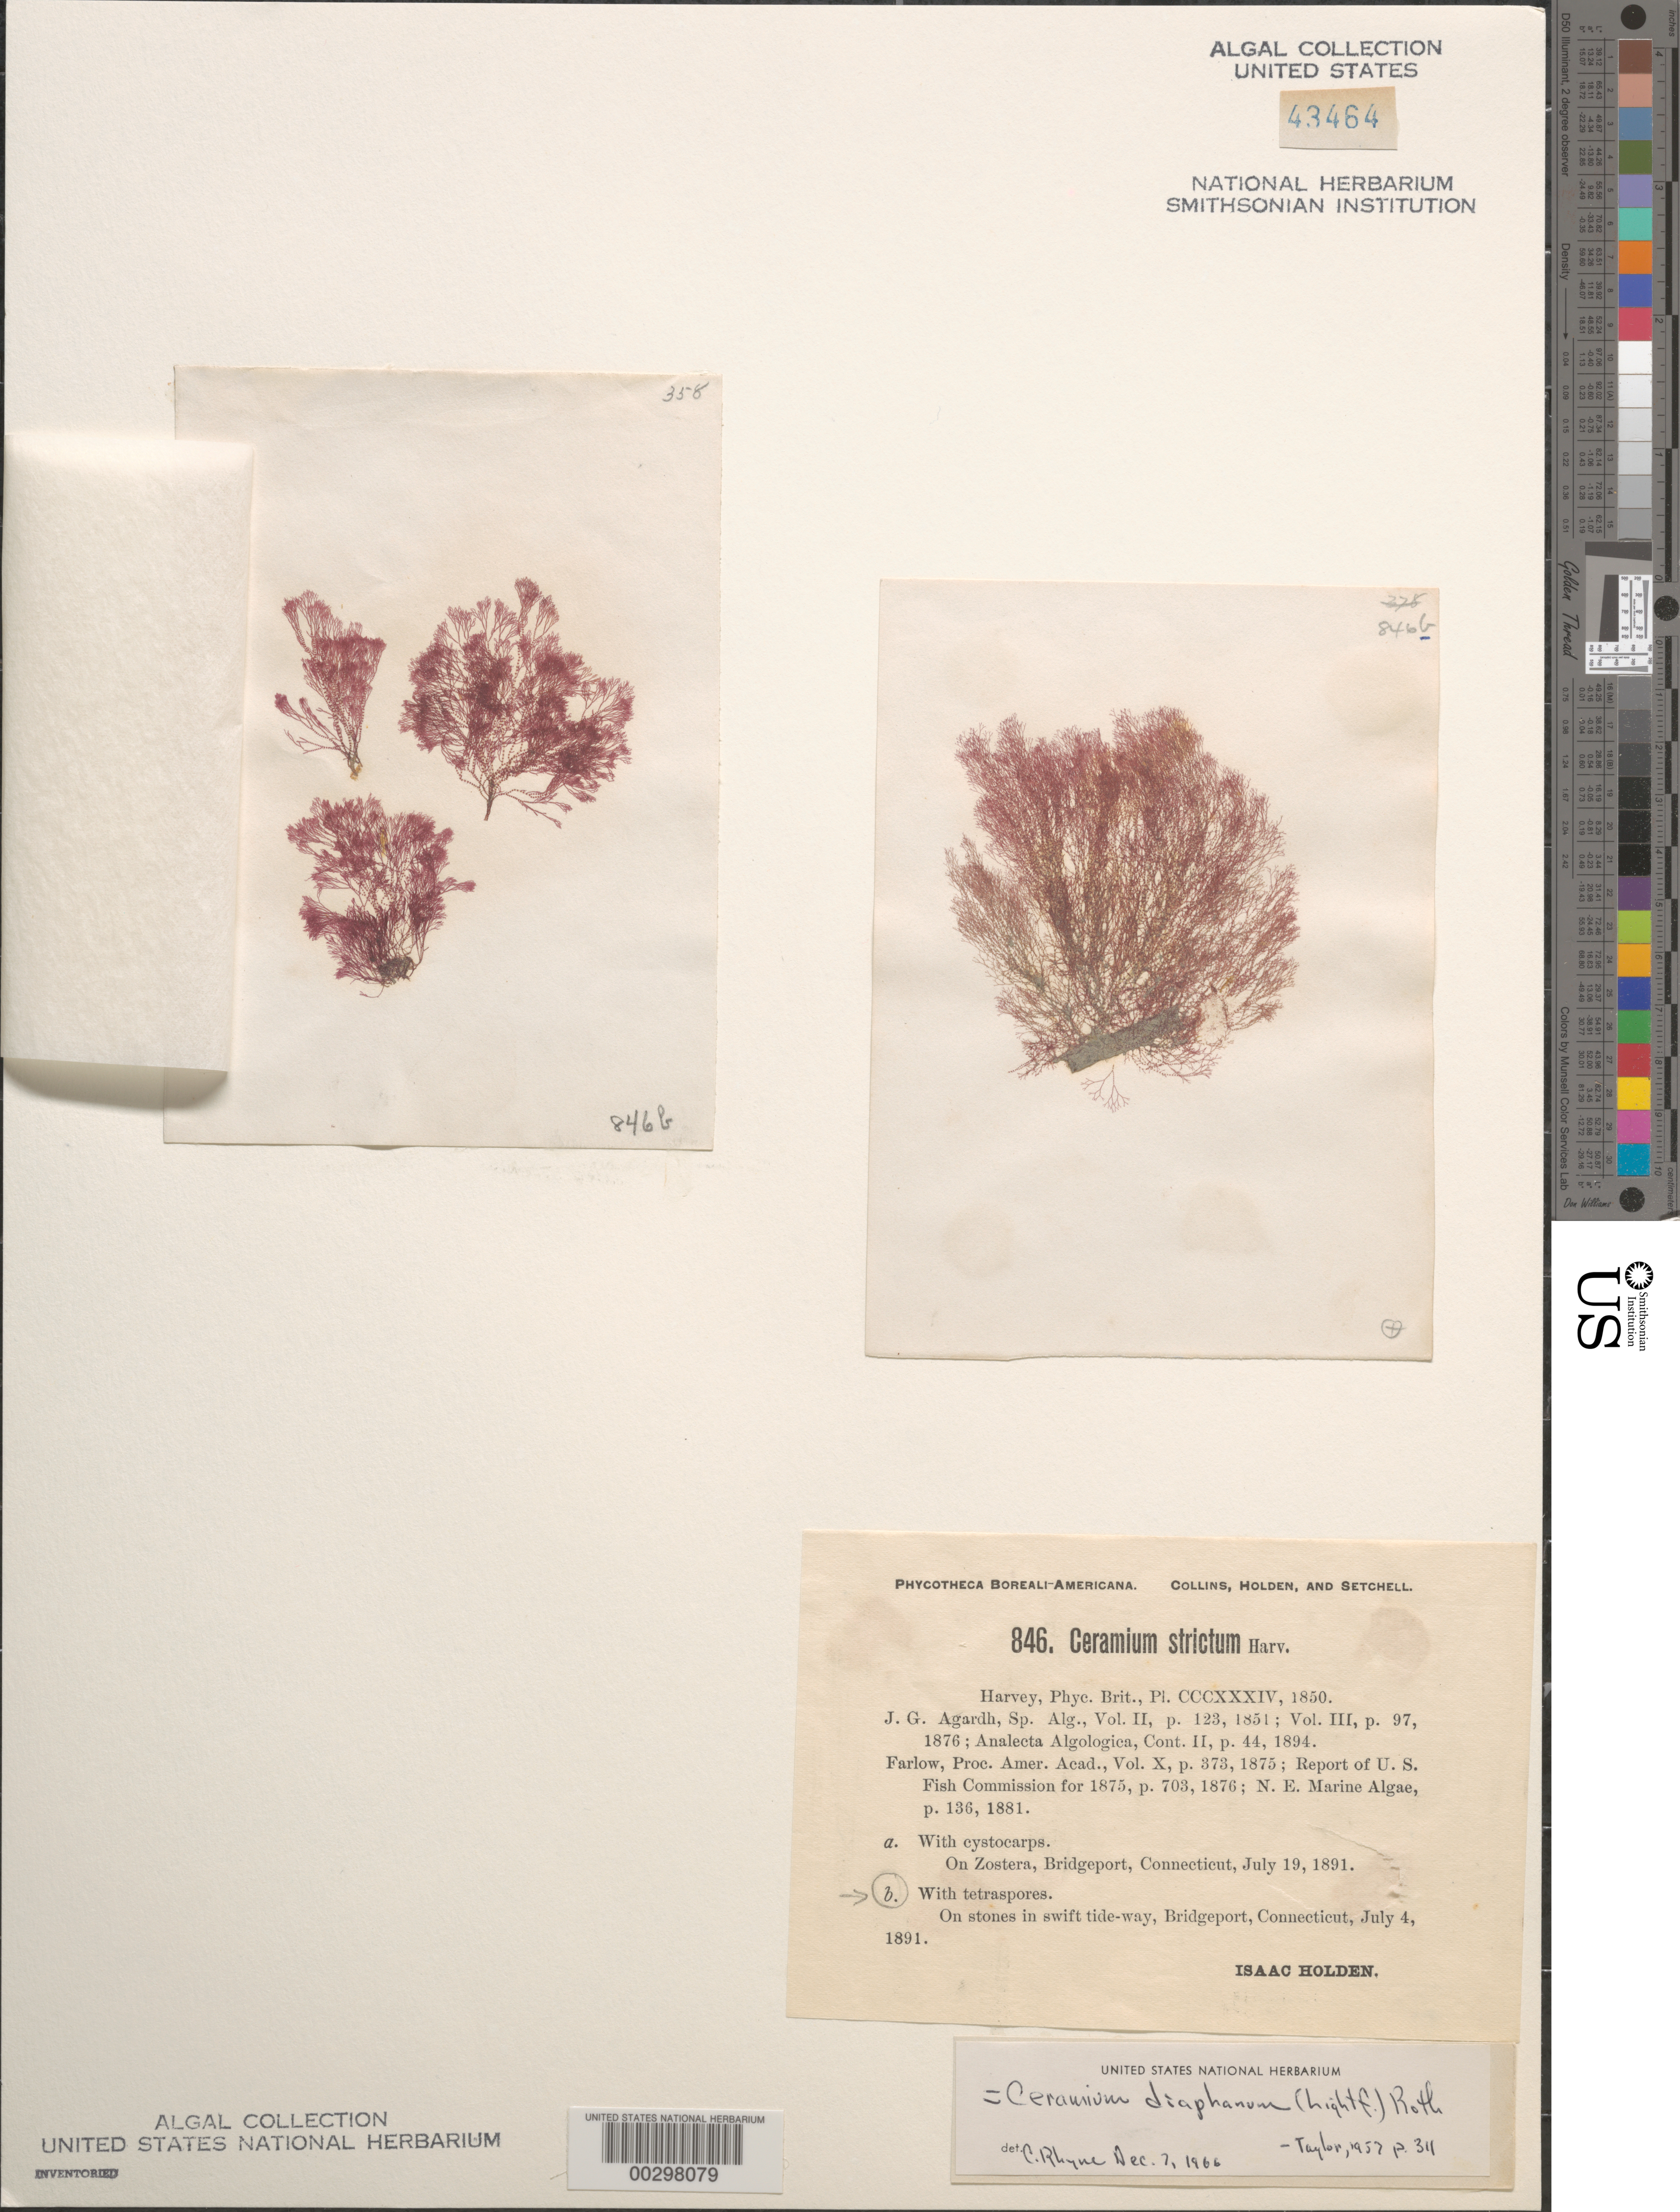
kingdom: Plantae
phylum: Rhodophyta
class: Florideophyceae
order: Ceramiales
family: Ceramiaceae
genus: Ceramium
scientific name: Ceramium diaphanum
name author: (Lightf.) Roth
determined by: Rhyne, C. F.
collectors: I. Holden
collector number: PB-A 846b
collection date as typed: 04 Jul 1891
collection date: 1891-07-04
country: United States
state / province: Connecticut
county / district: Fairfield County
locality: Bridgeport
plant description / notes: Collins, Holden & Setchell, Phycotheca Boreali-Americana, as Ceramium strictum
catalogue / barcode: US 43464